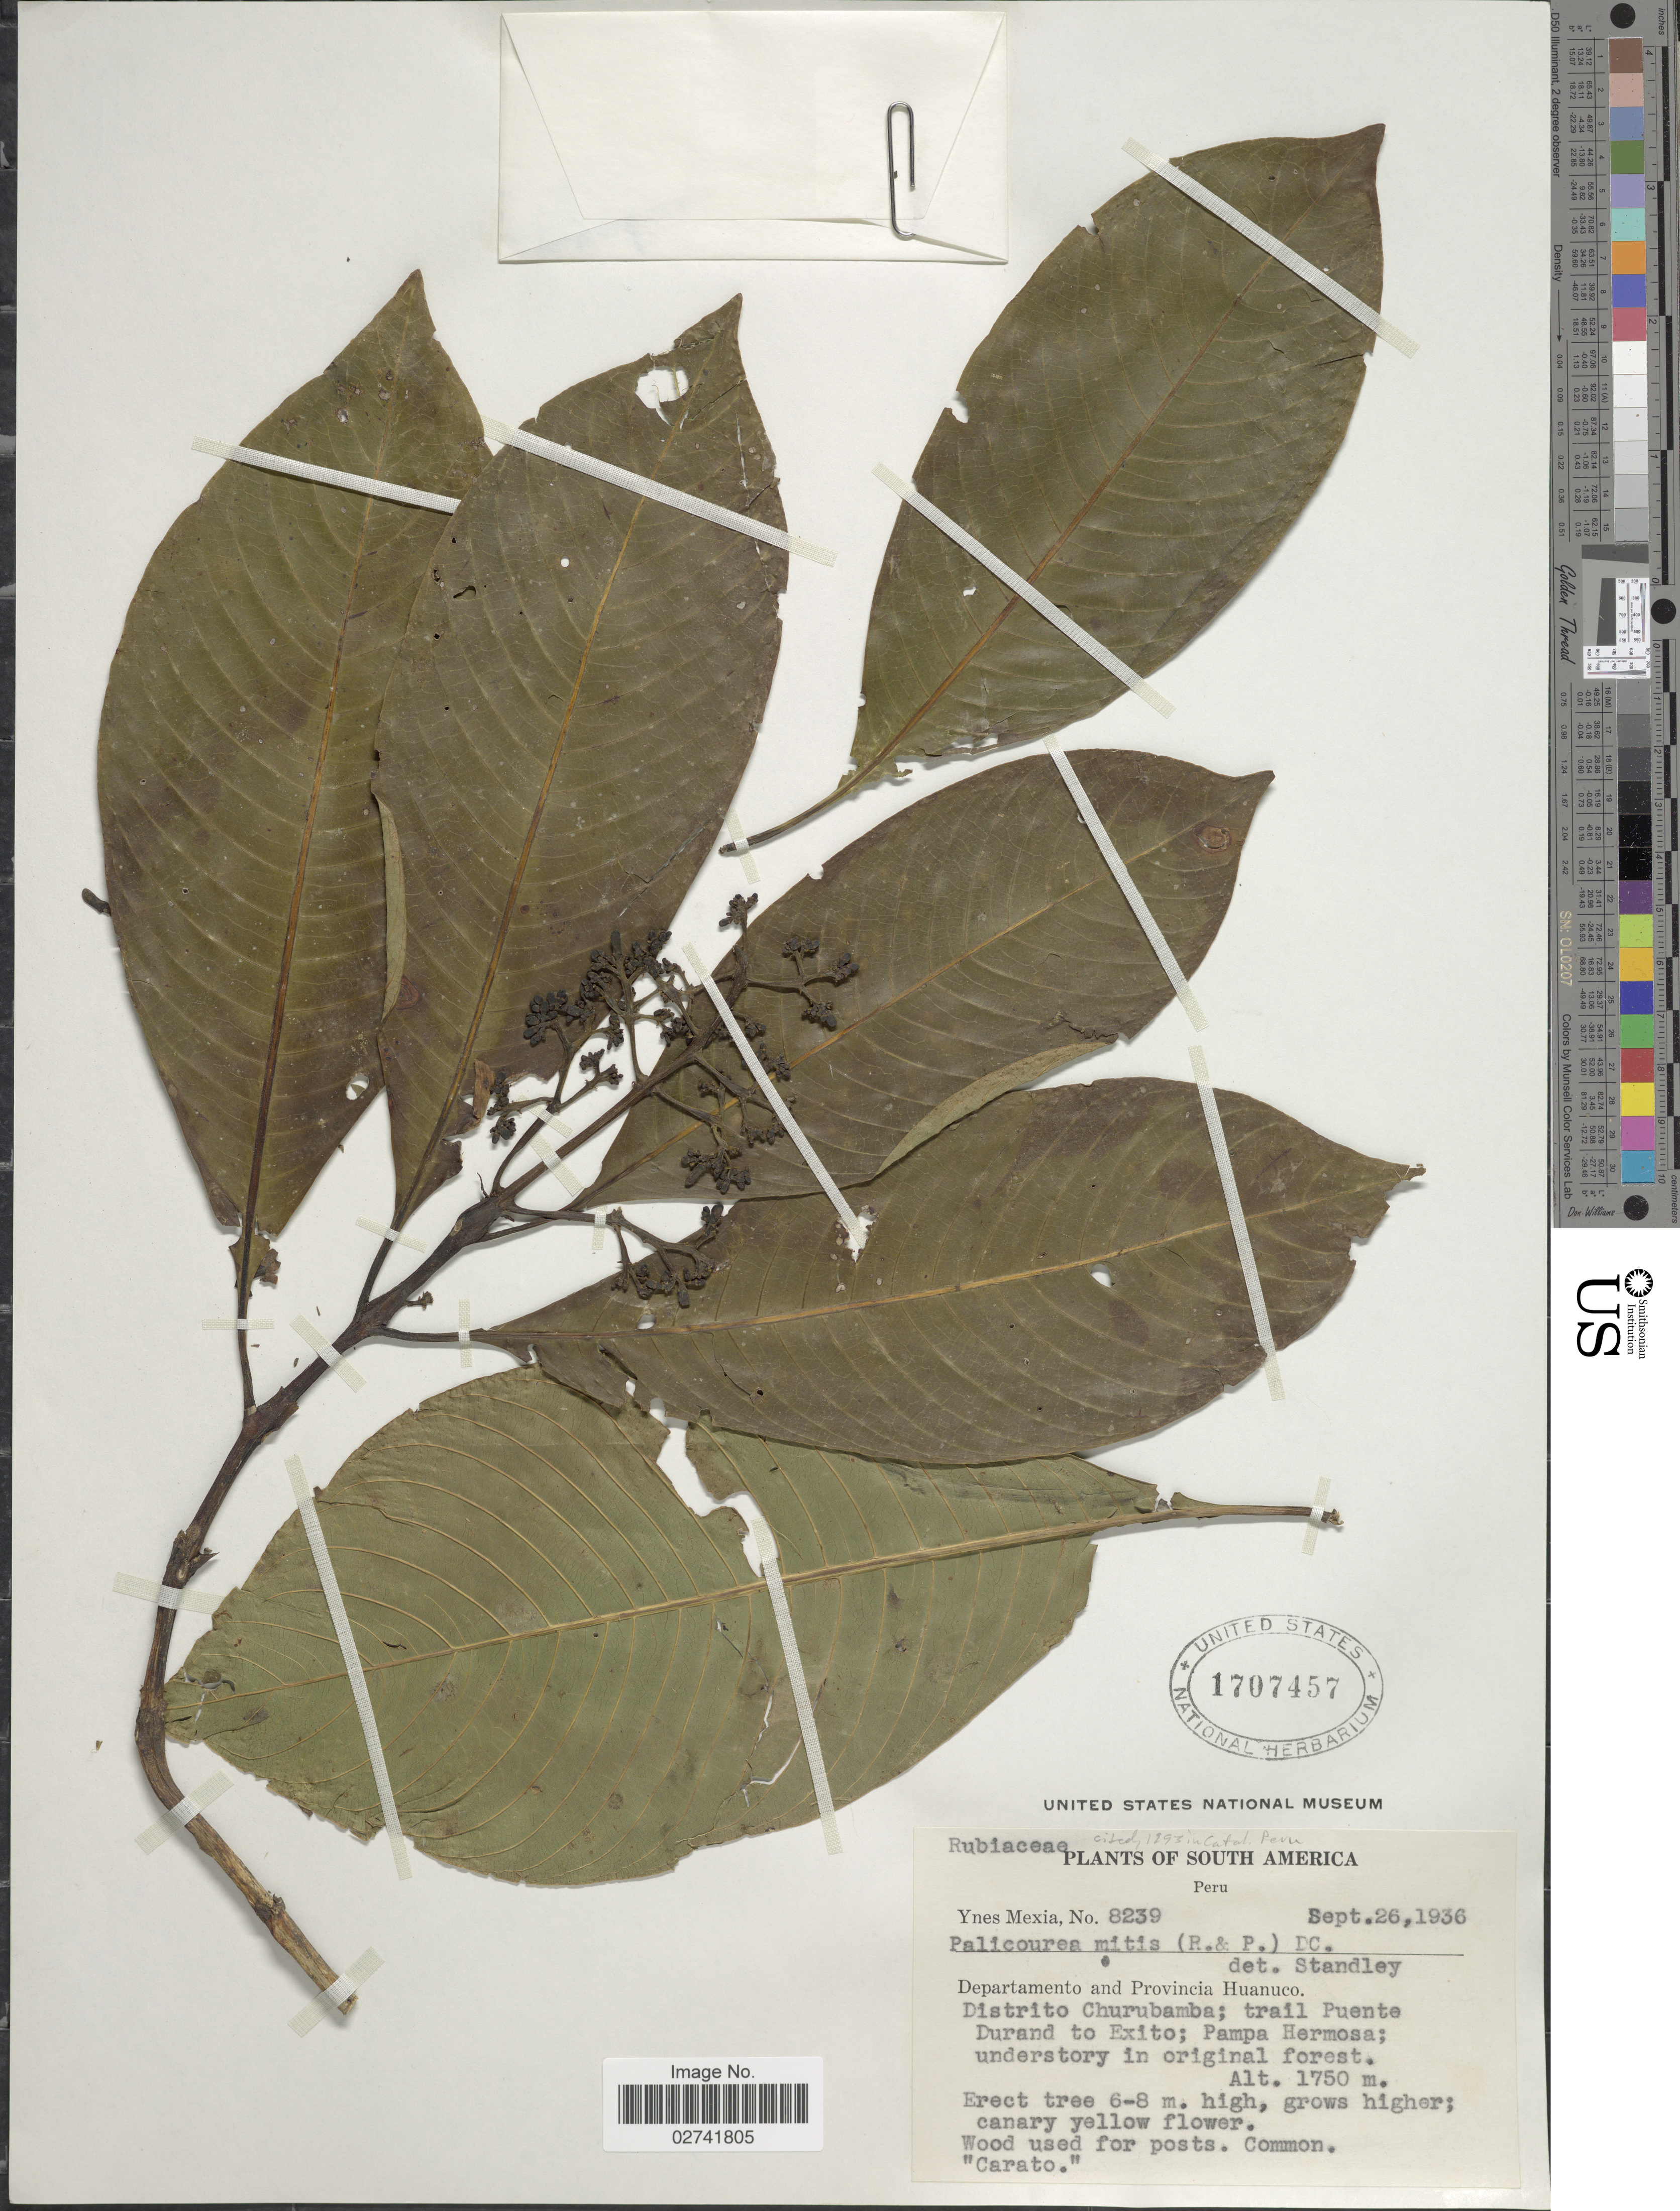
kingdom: Plantae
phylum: Tracheophyta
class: Magnoliopsida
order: Gentianales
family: Rubiaceae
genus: Palicourea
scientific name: Palicourea mitis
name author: (Ruiz & Pav.) DC.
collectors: Y. Mexia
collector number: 8239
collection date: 1936-09-26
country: Peru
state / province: Huánuco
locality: Departamento Huanuco. Distrito Churubamba; trail Puente Durand to Exito; Pampa Hermosa.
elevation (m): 1750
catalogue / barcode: US 1707457